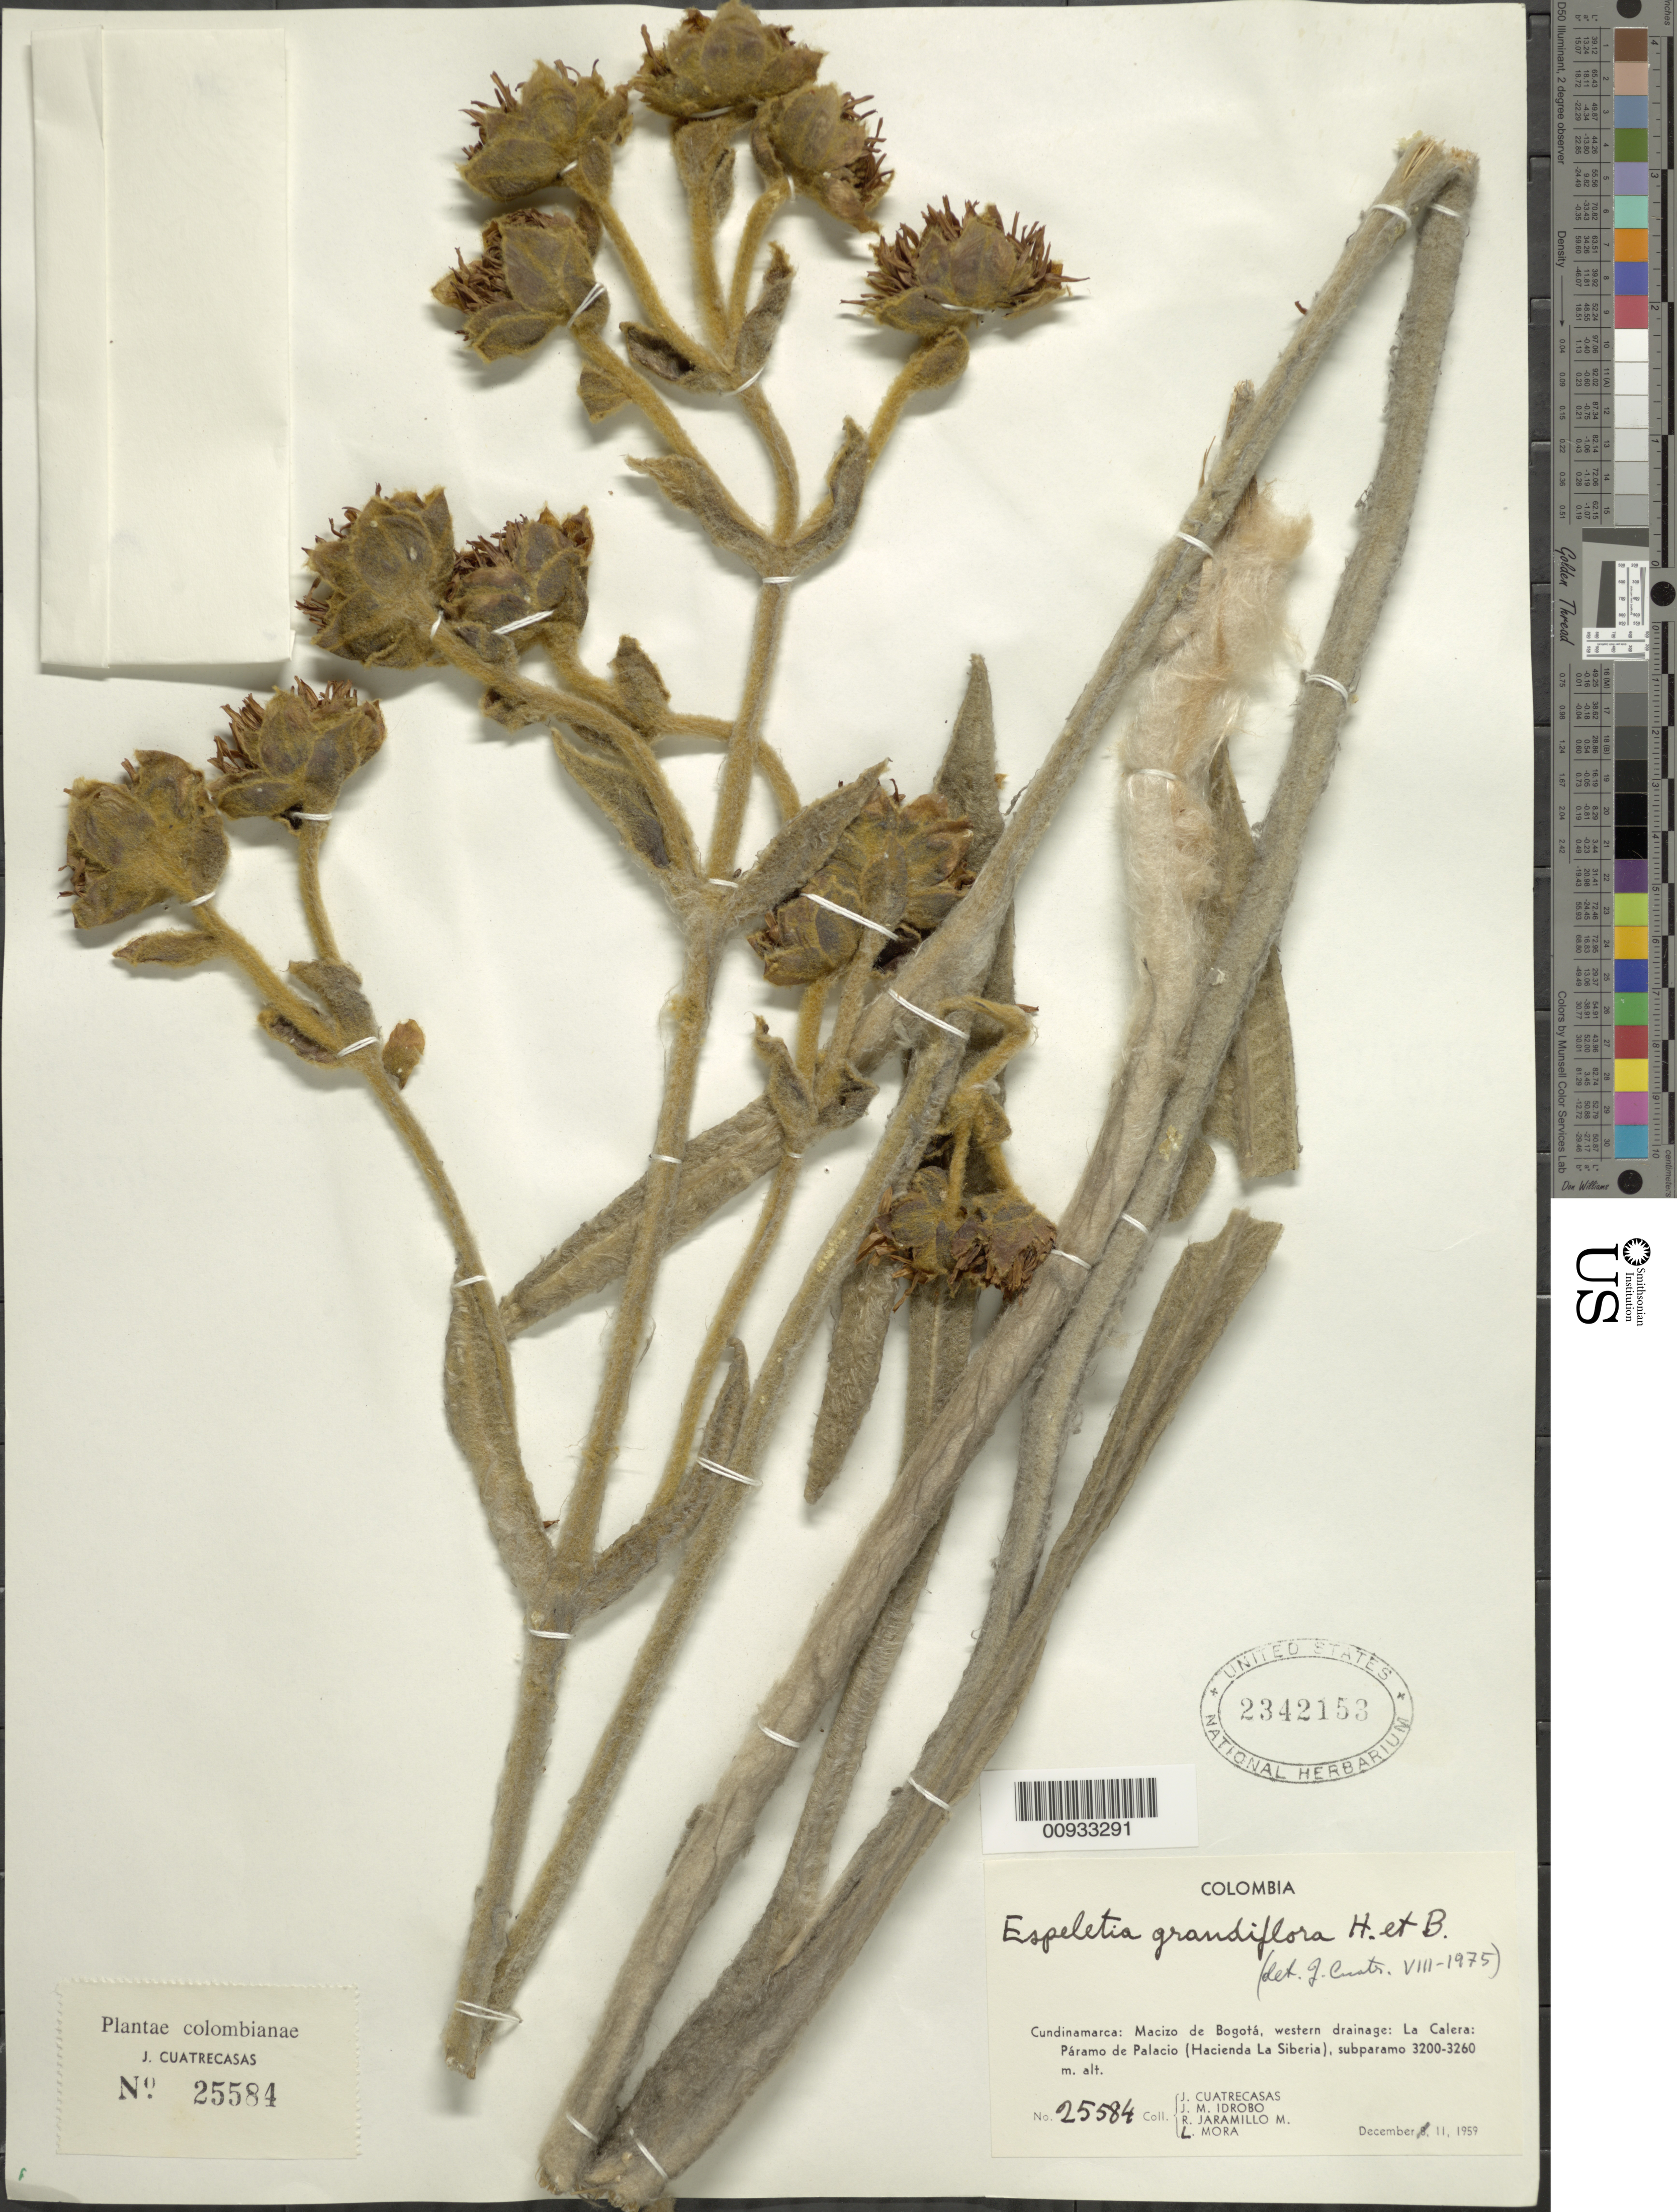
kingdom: Plantae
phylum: Tracheophyta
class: Magnoliopsida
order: Asterales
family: Asteraceae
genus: Espeletia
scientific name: Espeletia grandiflora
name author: Humb. & Bonpl.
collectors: J. Cuatrecasas, J. M. Idrobo, R. Jaramillo M. & L. Mora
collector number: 25584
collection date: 1959-12-11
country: Colombia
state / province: Cundinamarca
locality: Macizo de Bogota, western drainage: La Calera: Paramo de Palacio (Hacienda La Siberia).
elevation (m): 3200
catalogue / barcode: US 2342153